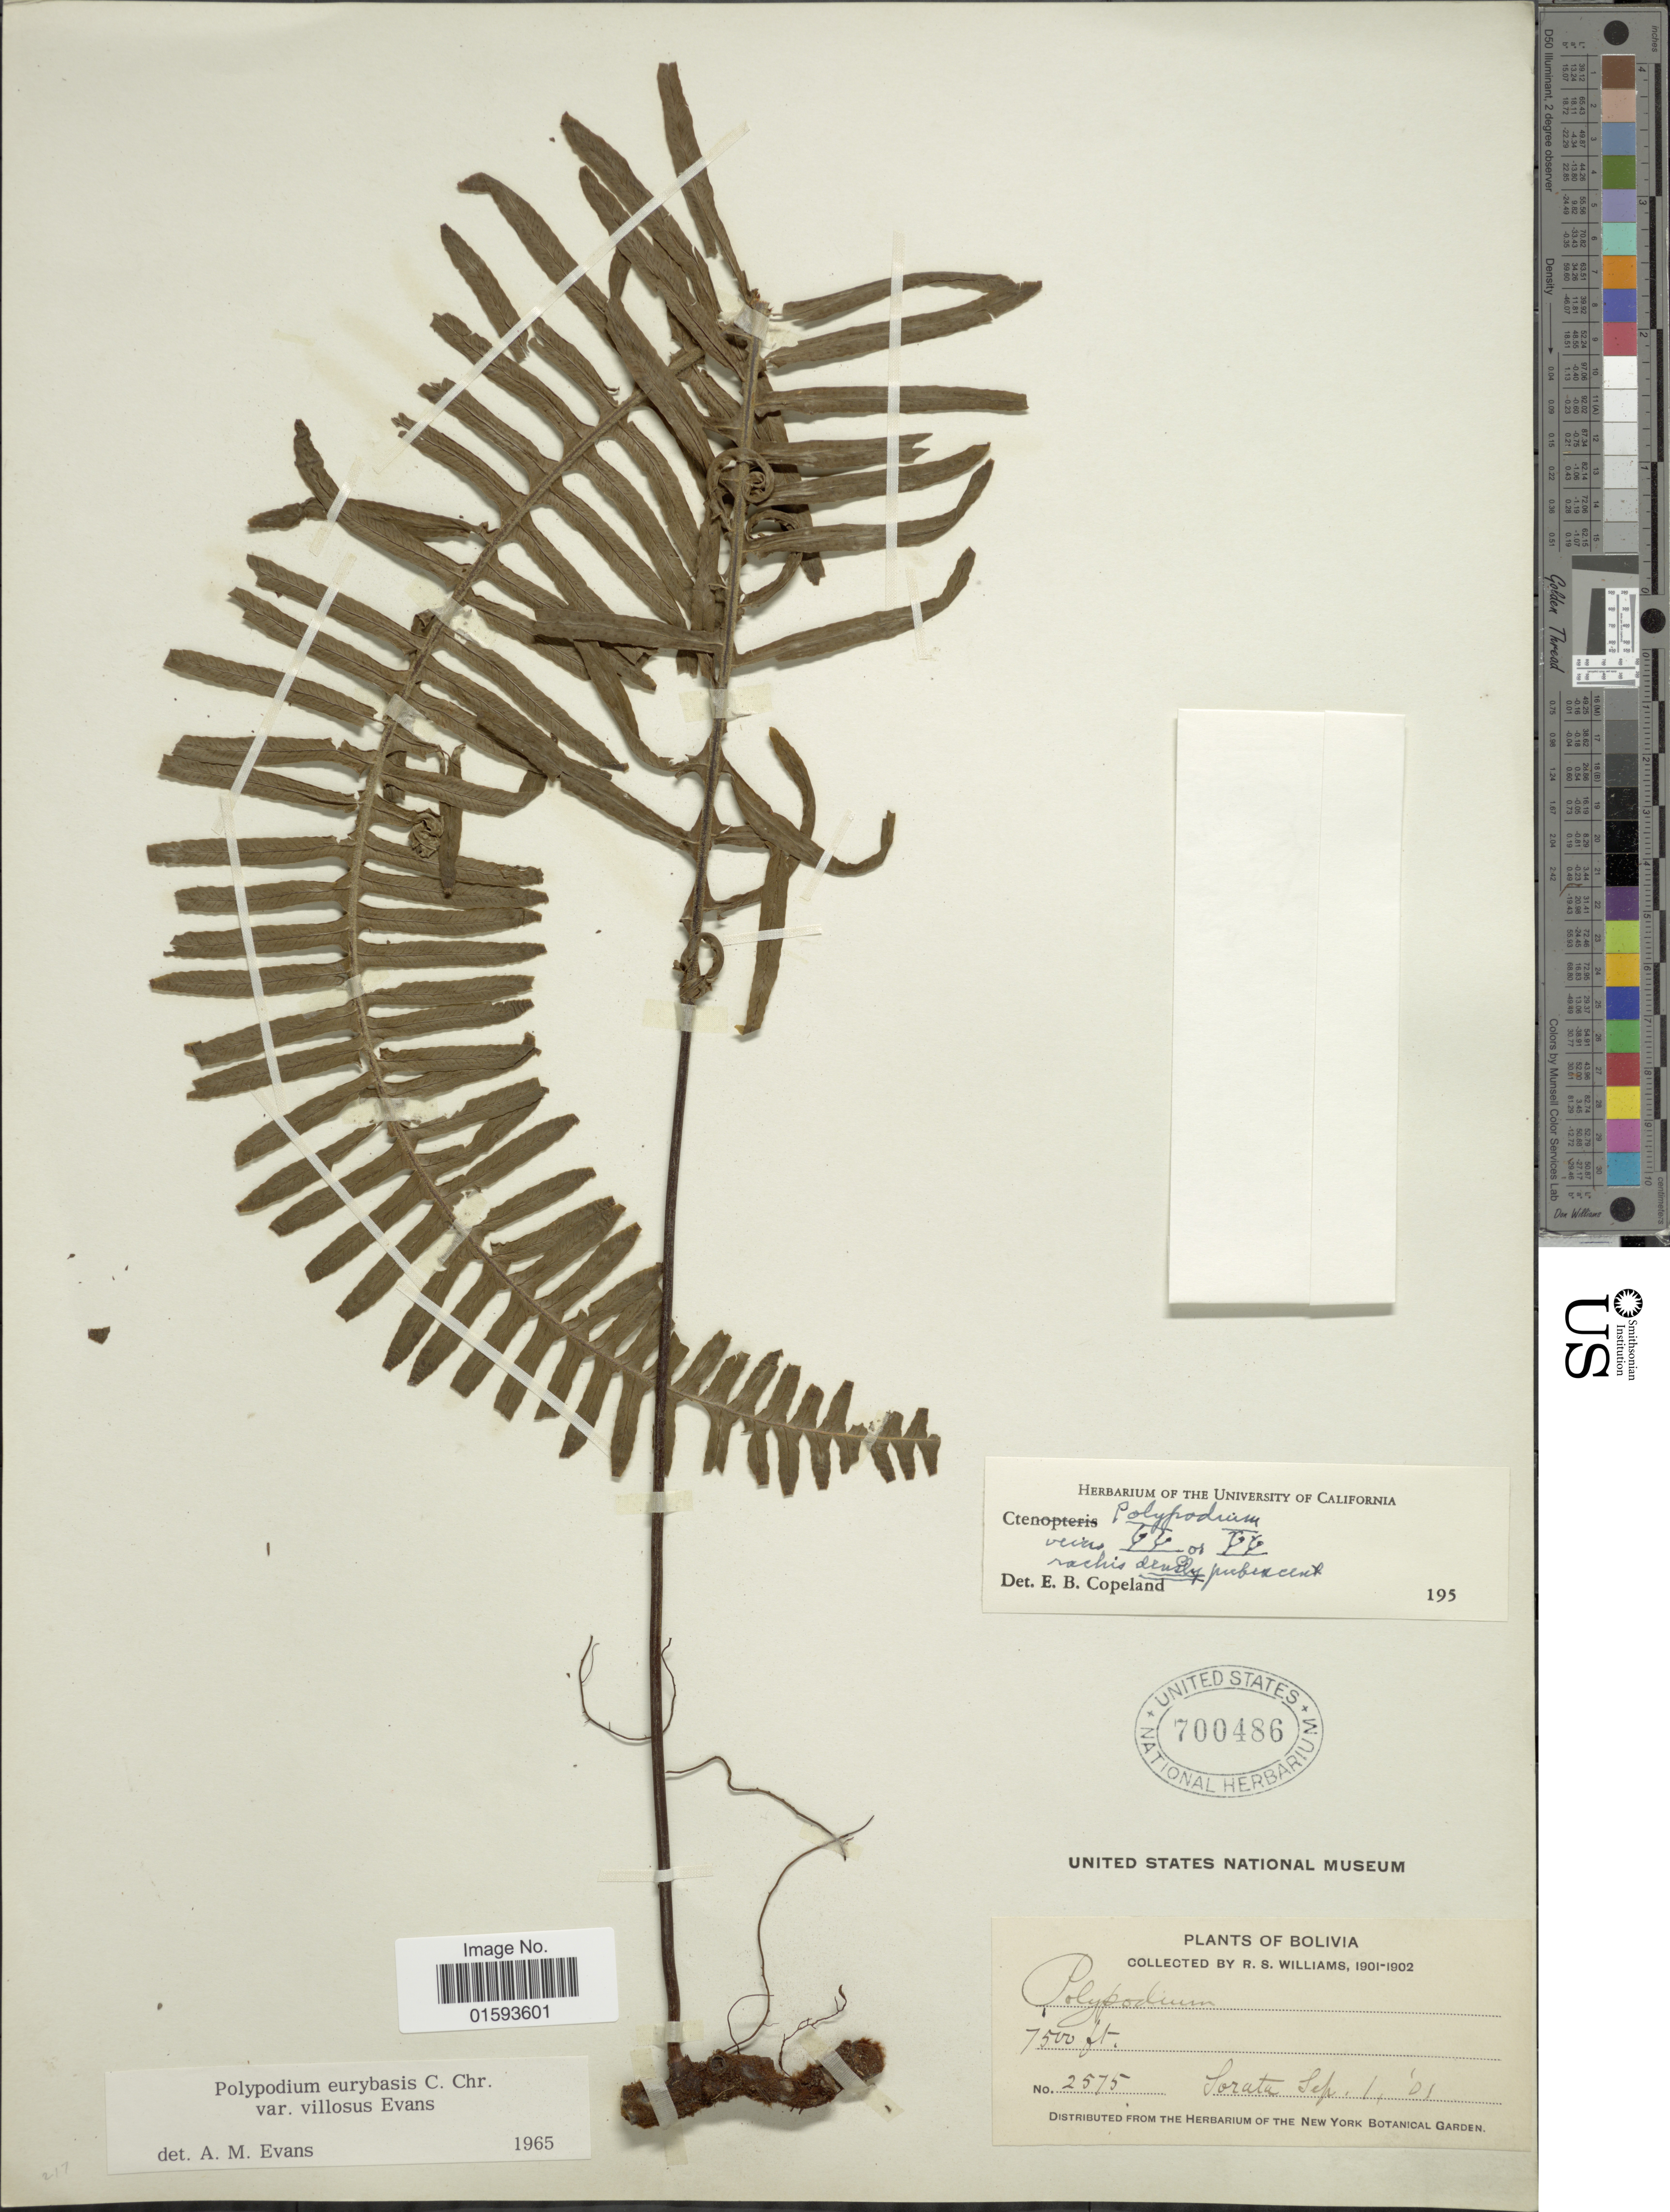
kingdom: Plantae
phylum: Tracheophyta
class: Polypodiopsida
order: Polypodiales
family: Polypodiaceae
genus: Pecluma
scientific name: Pecluma eurybasis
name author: (C. Chr.) M.G. Price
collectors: R. S. Williams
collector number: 2575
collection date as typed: Sep. 1, '01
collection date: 1901-09-01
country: Bolivia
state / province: La Páz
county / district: Larecaja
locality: Sorata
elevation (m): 2286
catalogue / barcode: US 700486